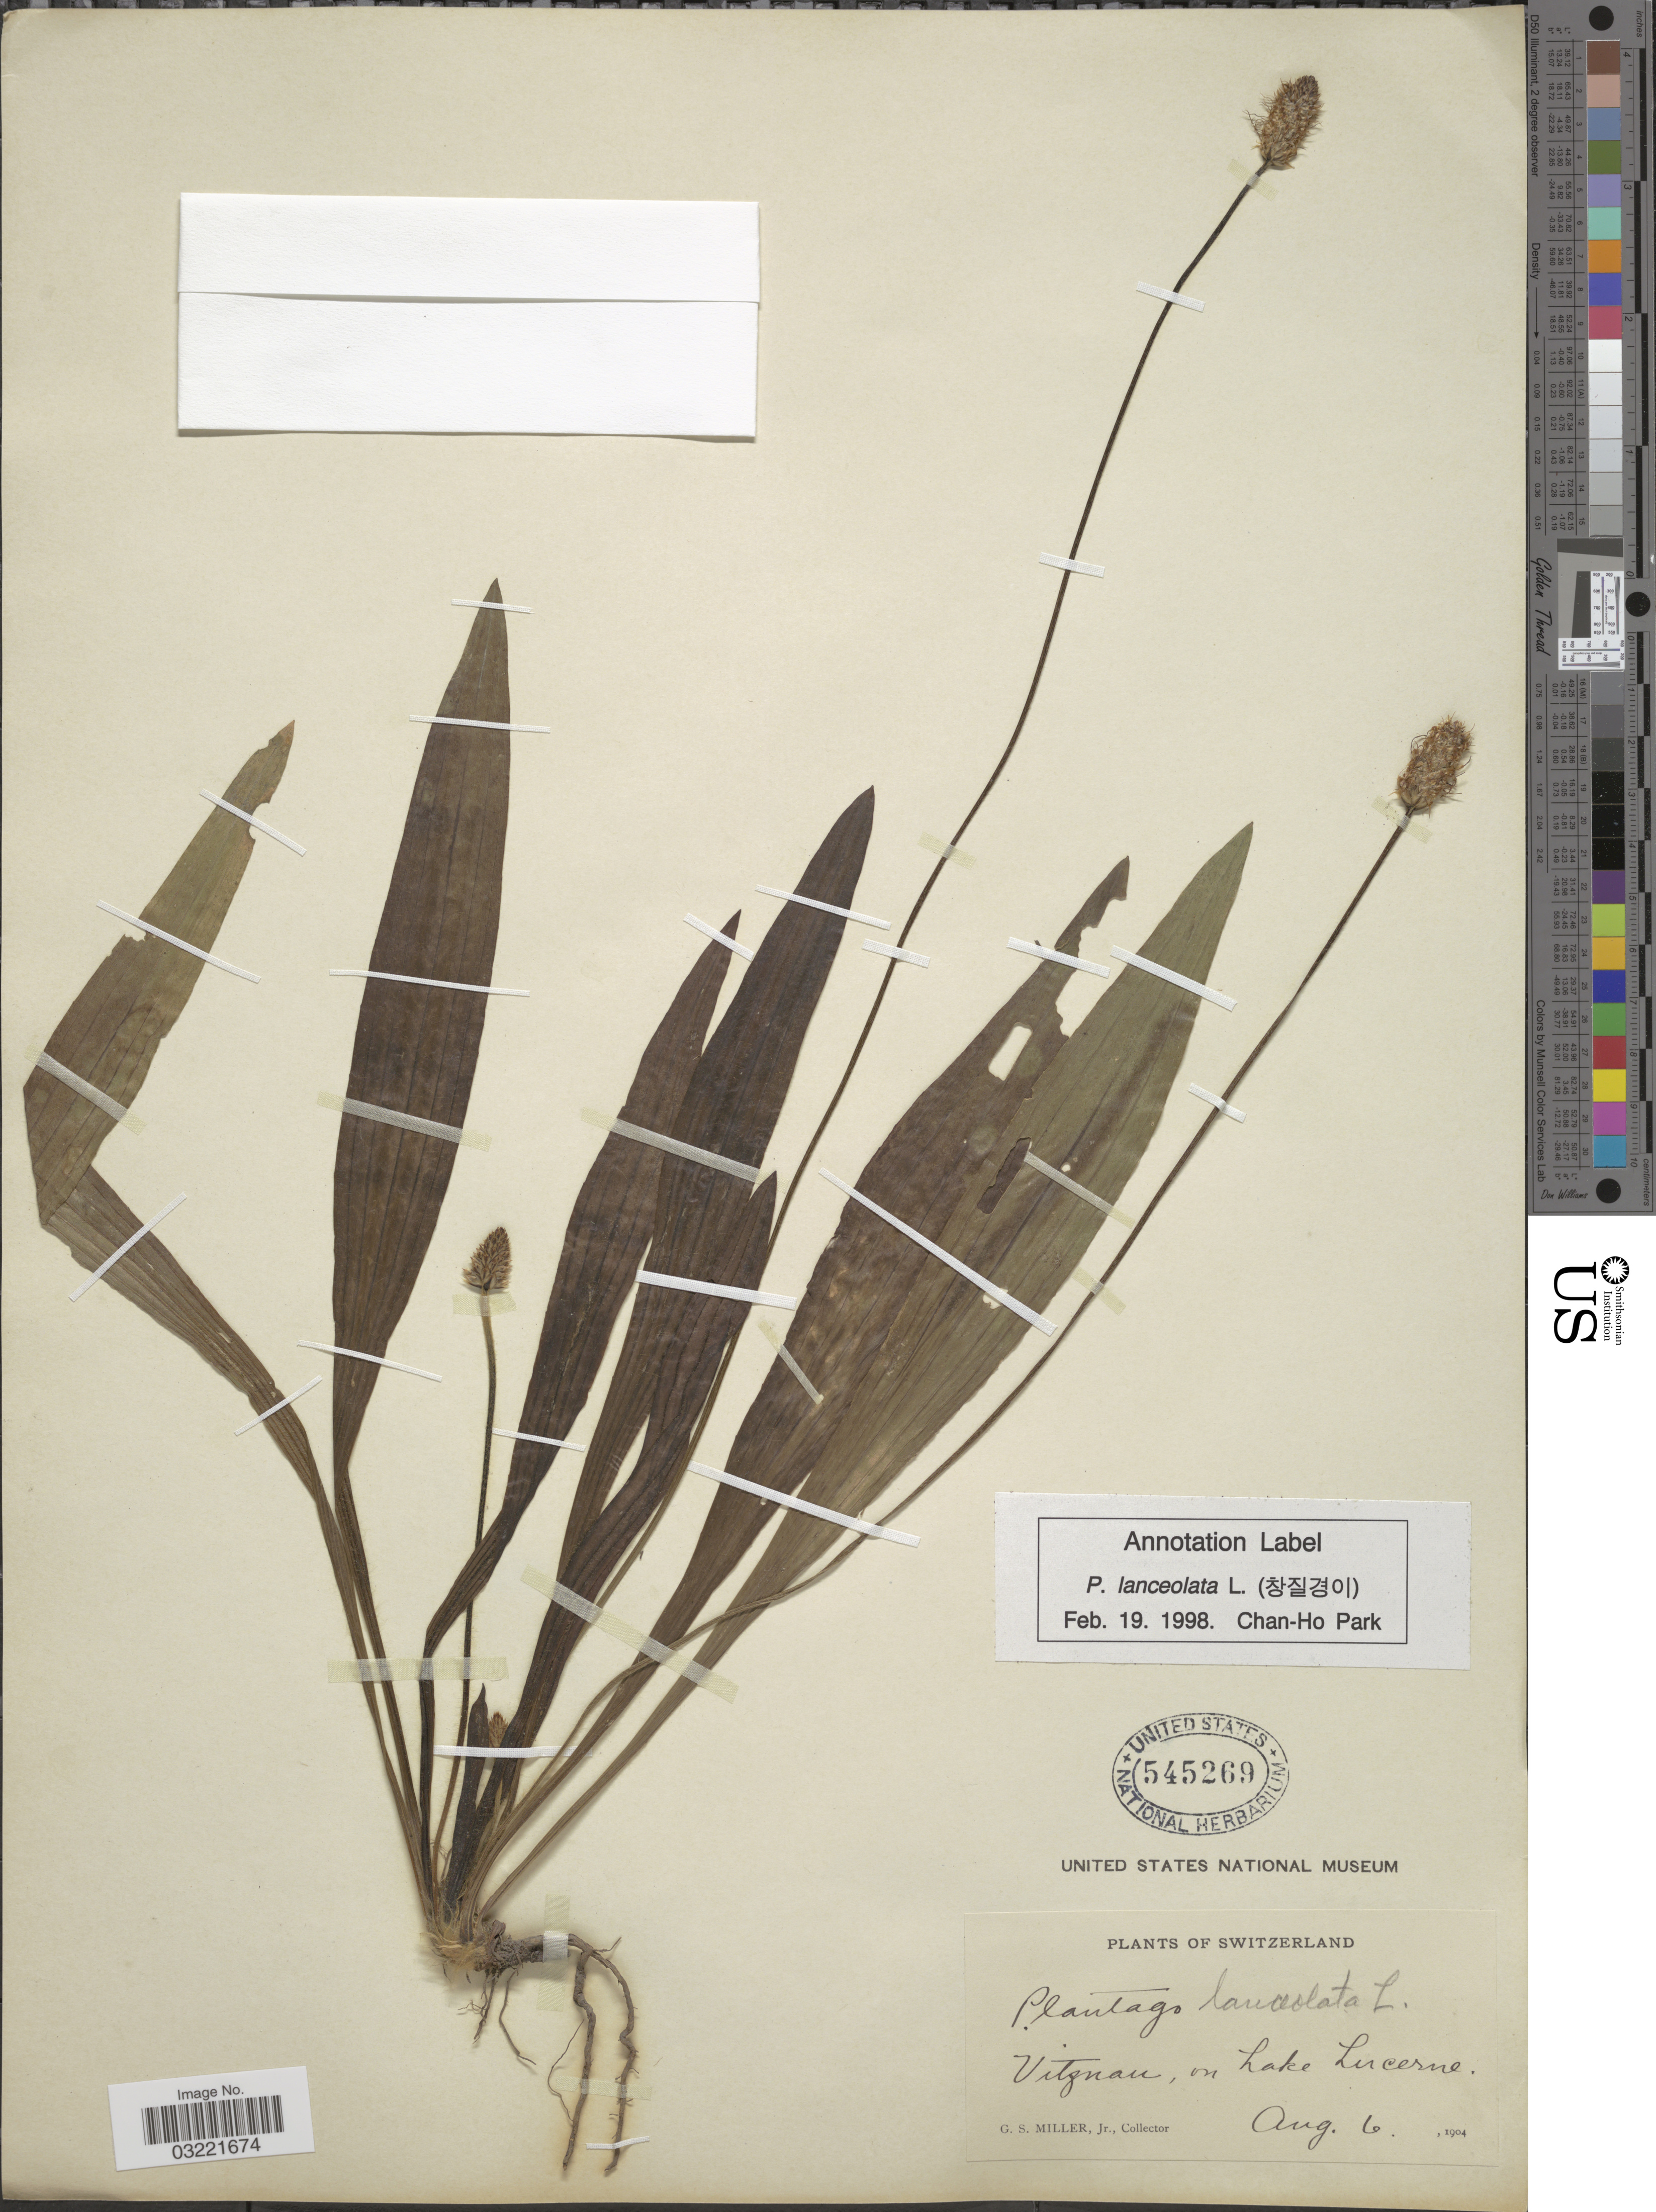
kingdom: Plantae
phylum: Tracheophyta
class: Magnoliopsida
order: Lamiales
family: Plantaginaceae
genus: Plantago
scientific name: Plantago lanceolata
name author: L.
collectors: G. S. Miller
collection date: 1904-08-06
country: Switzerland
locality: Vitznau, on Lake Lucerne.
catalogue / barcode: US 545269